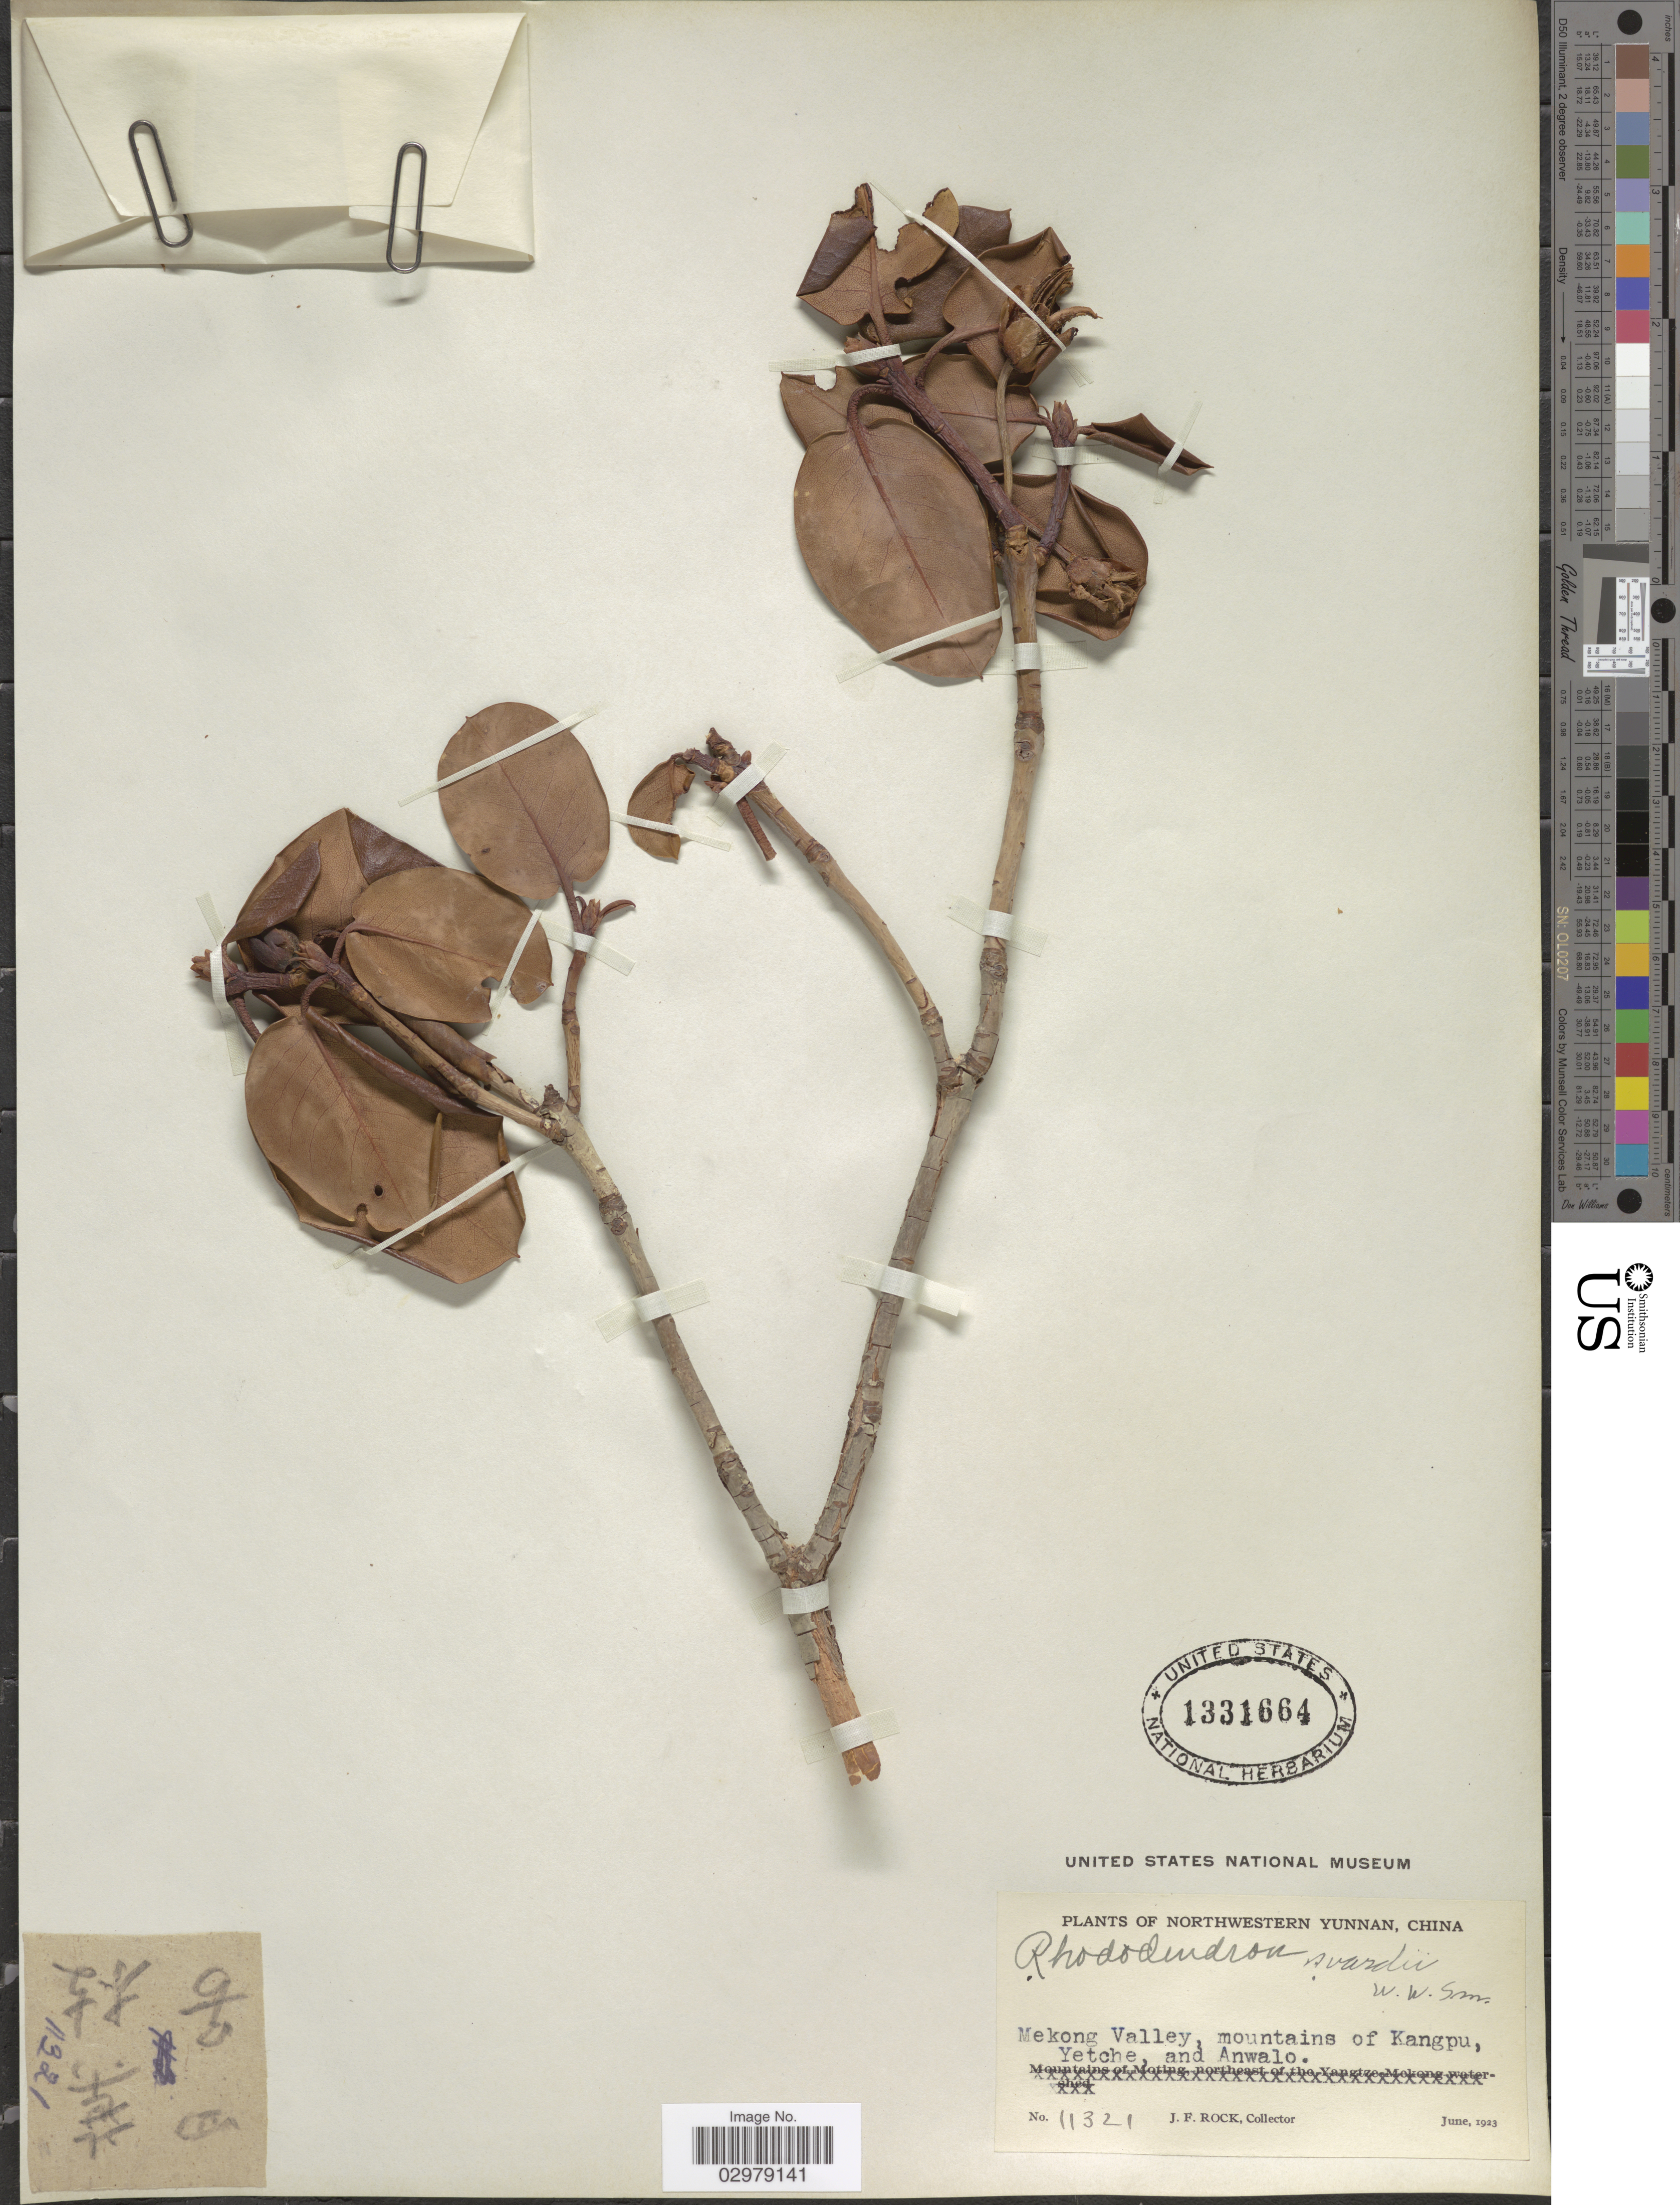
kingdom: Plantae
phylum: Tracheophyta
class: Magnoliopsida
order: Ericales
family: Ericaceae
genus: Rhododendron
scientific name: Rhododendron wardii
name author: W.W. Sm.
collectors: J. Rock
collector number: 11321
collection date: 1923-06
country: China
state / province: Yunnan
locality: Northwestern Yunnan. Mekong Valley, mountains of Kangpu, Yetche, and Anwalo.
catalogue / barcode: US 1331664